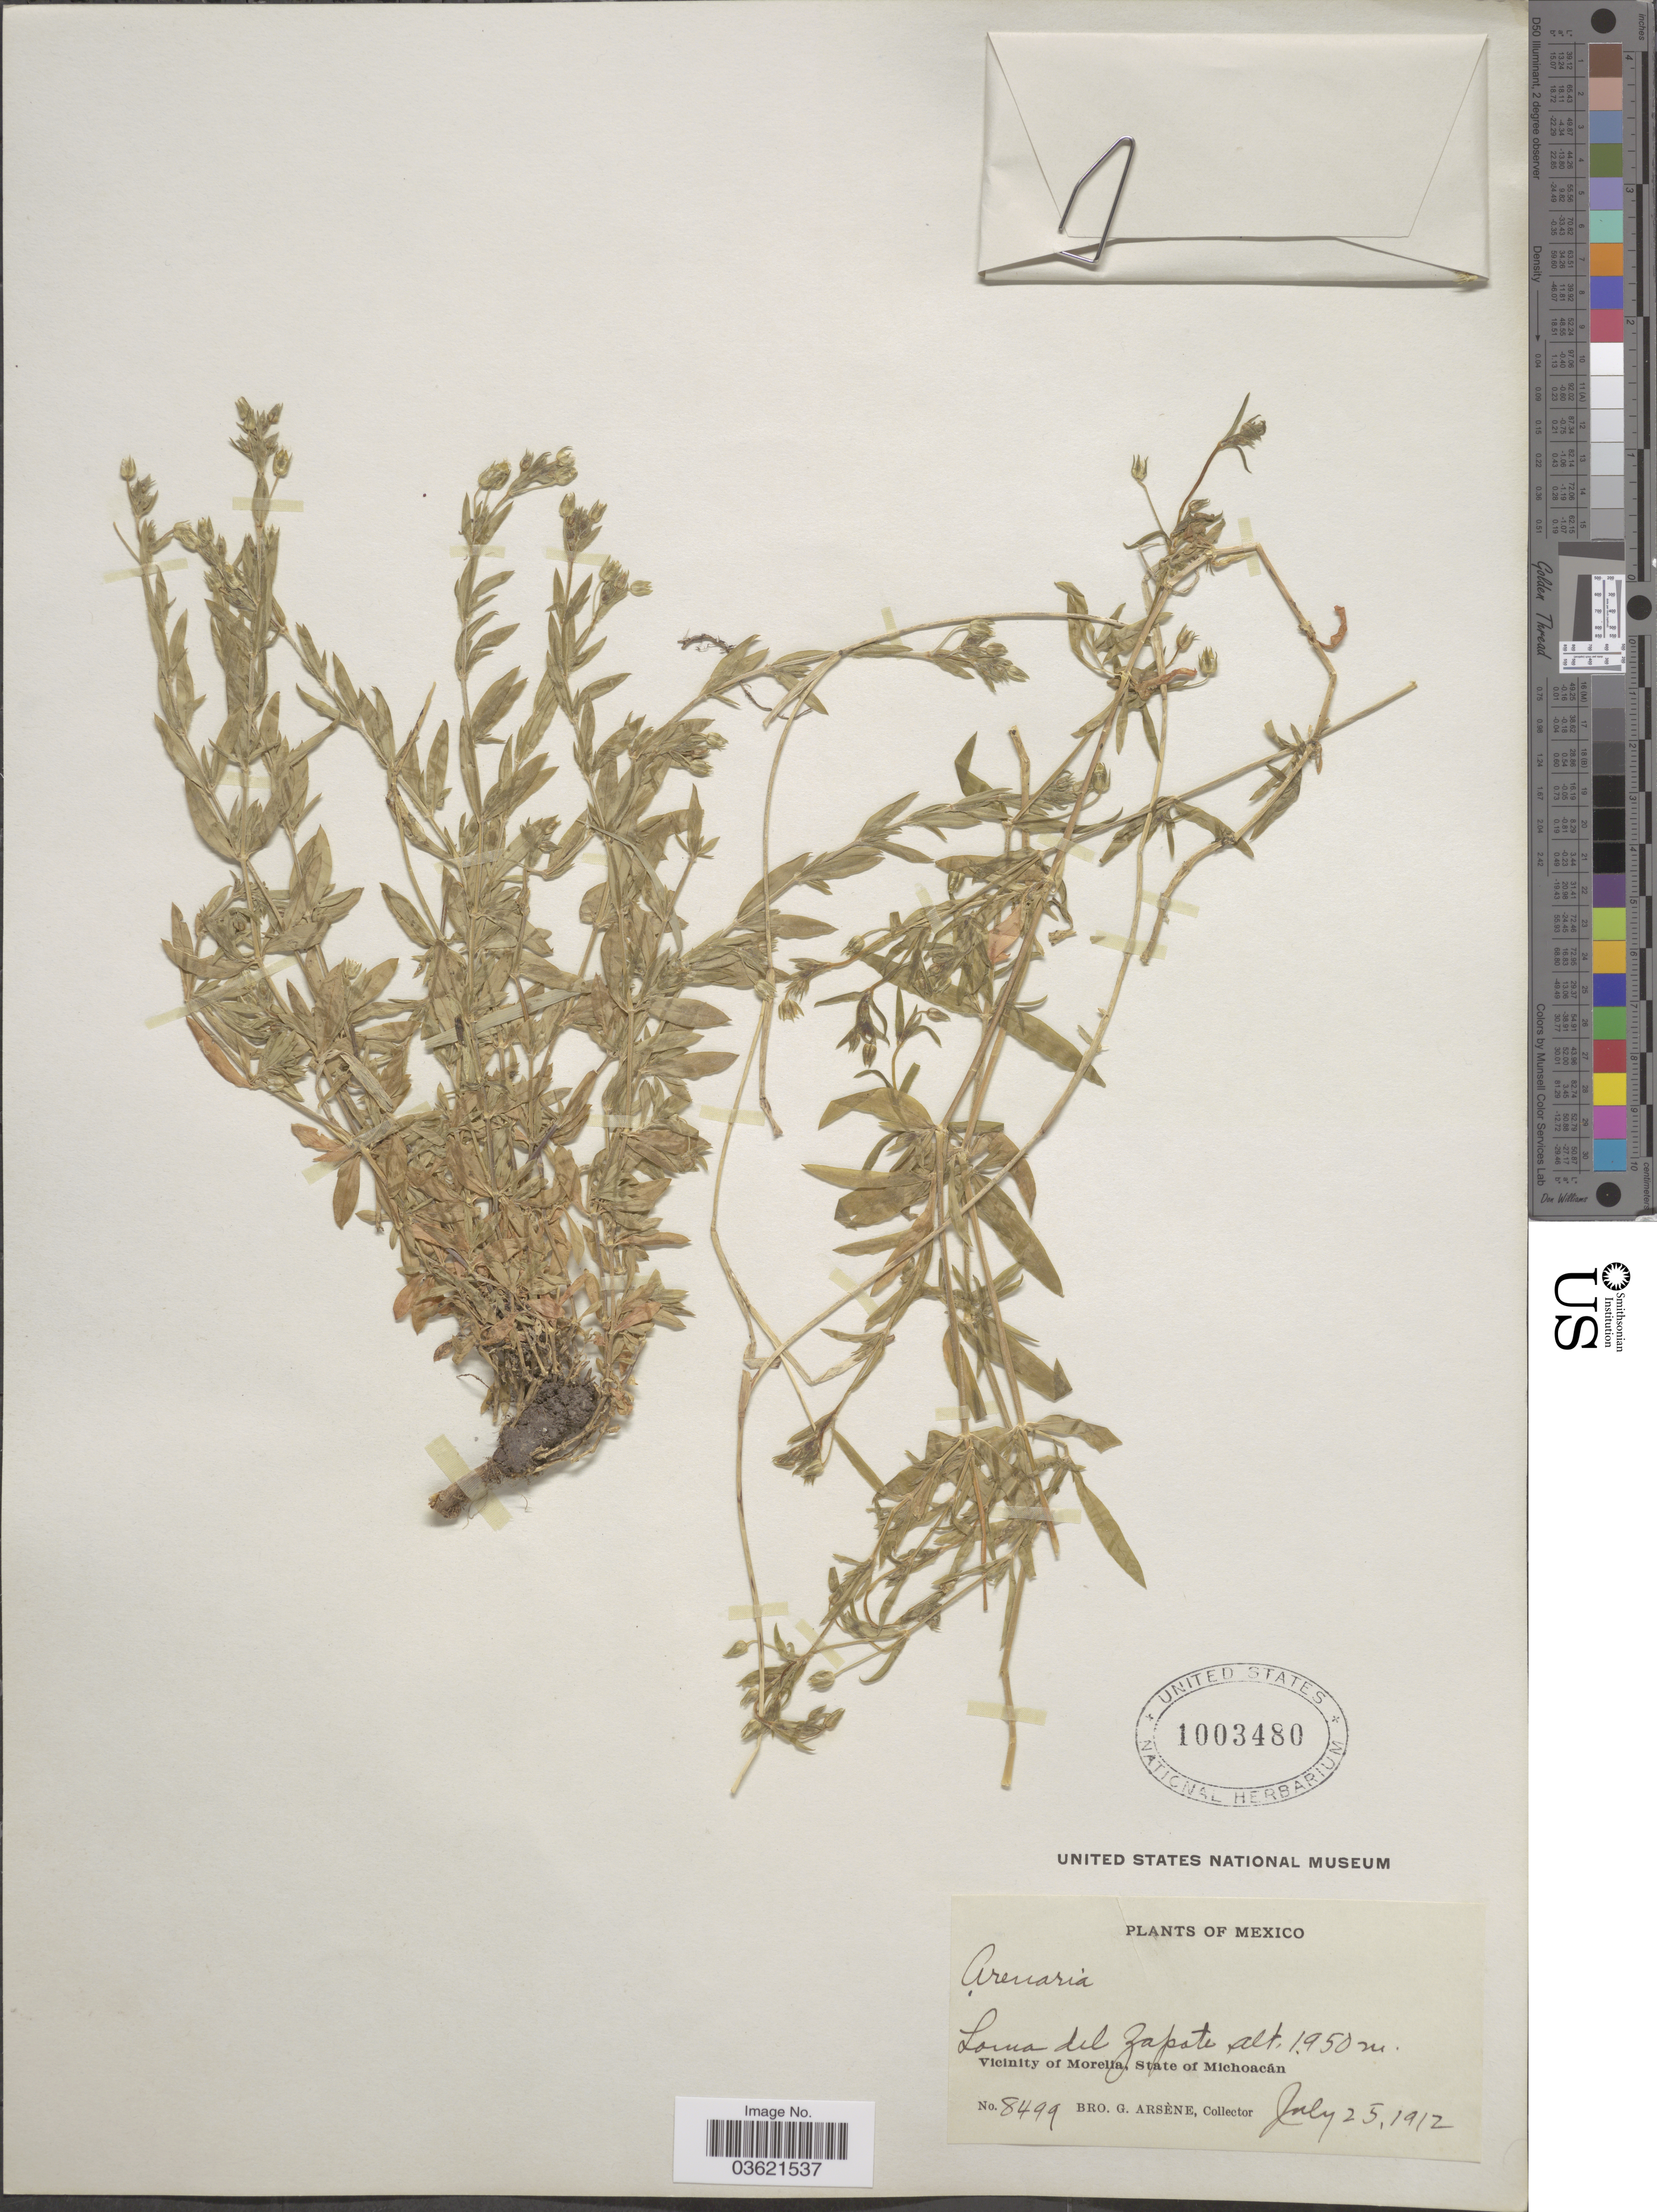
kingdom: Plantae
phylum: Tracheophyta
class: Magnoliopsida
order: Caryophyllales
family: Caryophyllaceae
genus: Arenaria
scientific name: Arenaria lanuginosa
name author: (Michx.) Rohrb.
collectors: Bro. G. Arsène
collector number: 8499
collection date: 1912-07-25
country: Mexico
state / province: Michoacán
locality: Loma del Zapote. Vicinity of Morelia.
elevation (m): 1950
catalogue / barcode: US 1003480